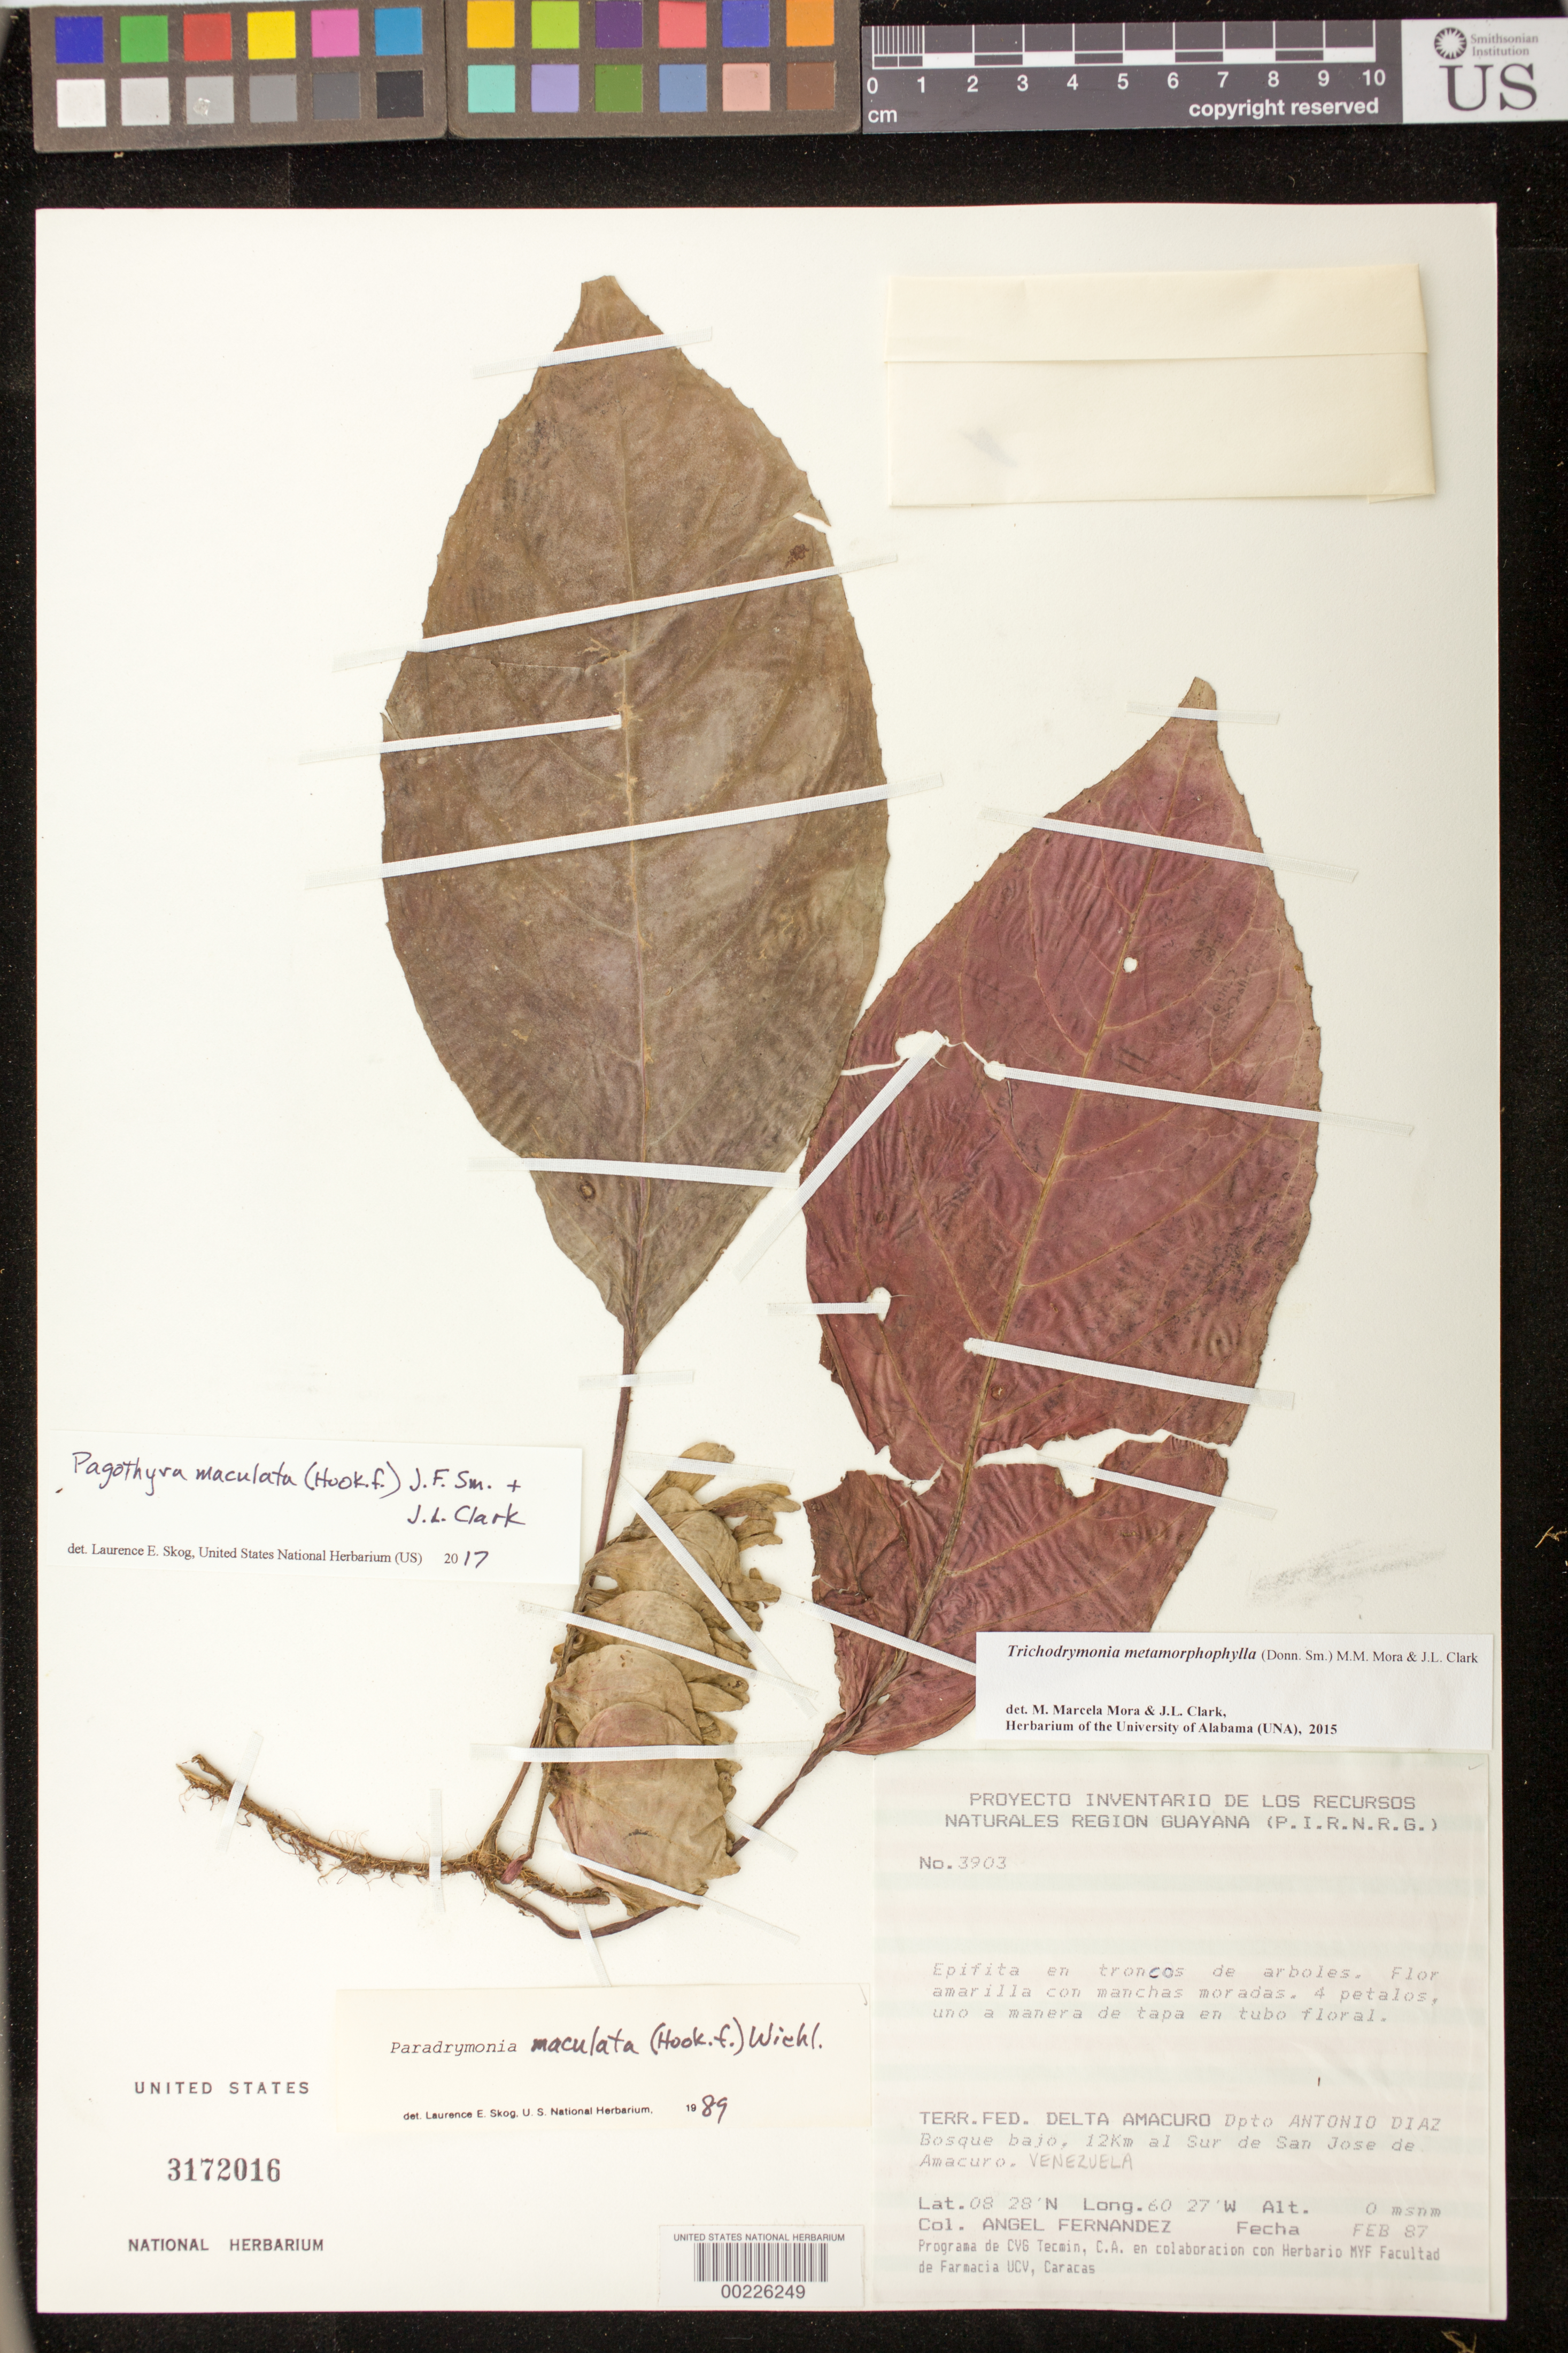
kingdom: Plantae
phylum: Tracheophyta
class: Magnoliopsida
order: Lamiales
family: Gesneriaceae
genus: Pagothyra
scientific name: Pagothyra maculata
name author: (Hook. f.) J.F. Sm. & J.L. Clark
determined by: Skog, Laurence E.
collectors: A. Fernández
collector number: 3903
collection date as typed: Feb 1987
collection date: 1987-02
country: Venezuela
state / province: Delta Amacuro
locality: Dpto. Antonio Diaz, 12 km al S de San Jose de Amacuro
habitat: Bosque bajo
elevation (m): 0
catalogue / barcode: US 3172016